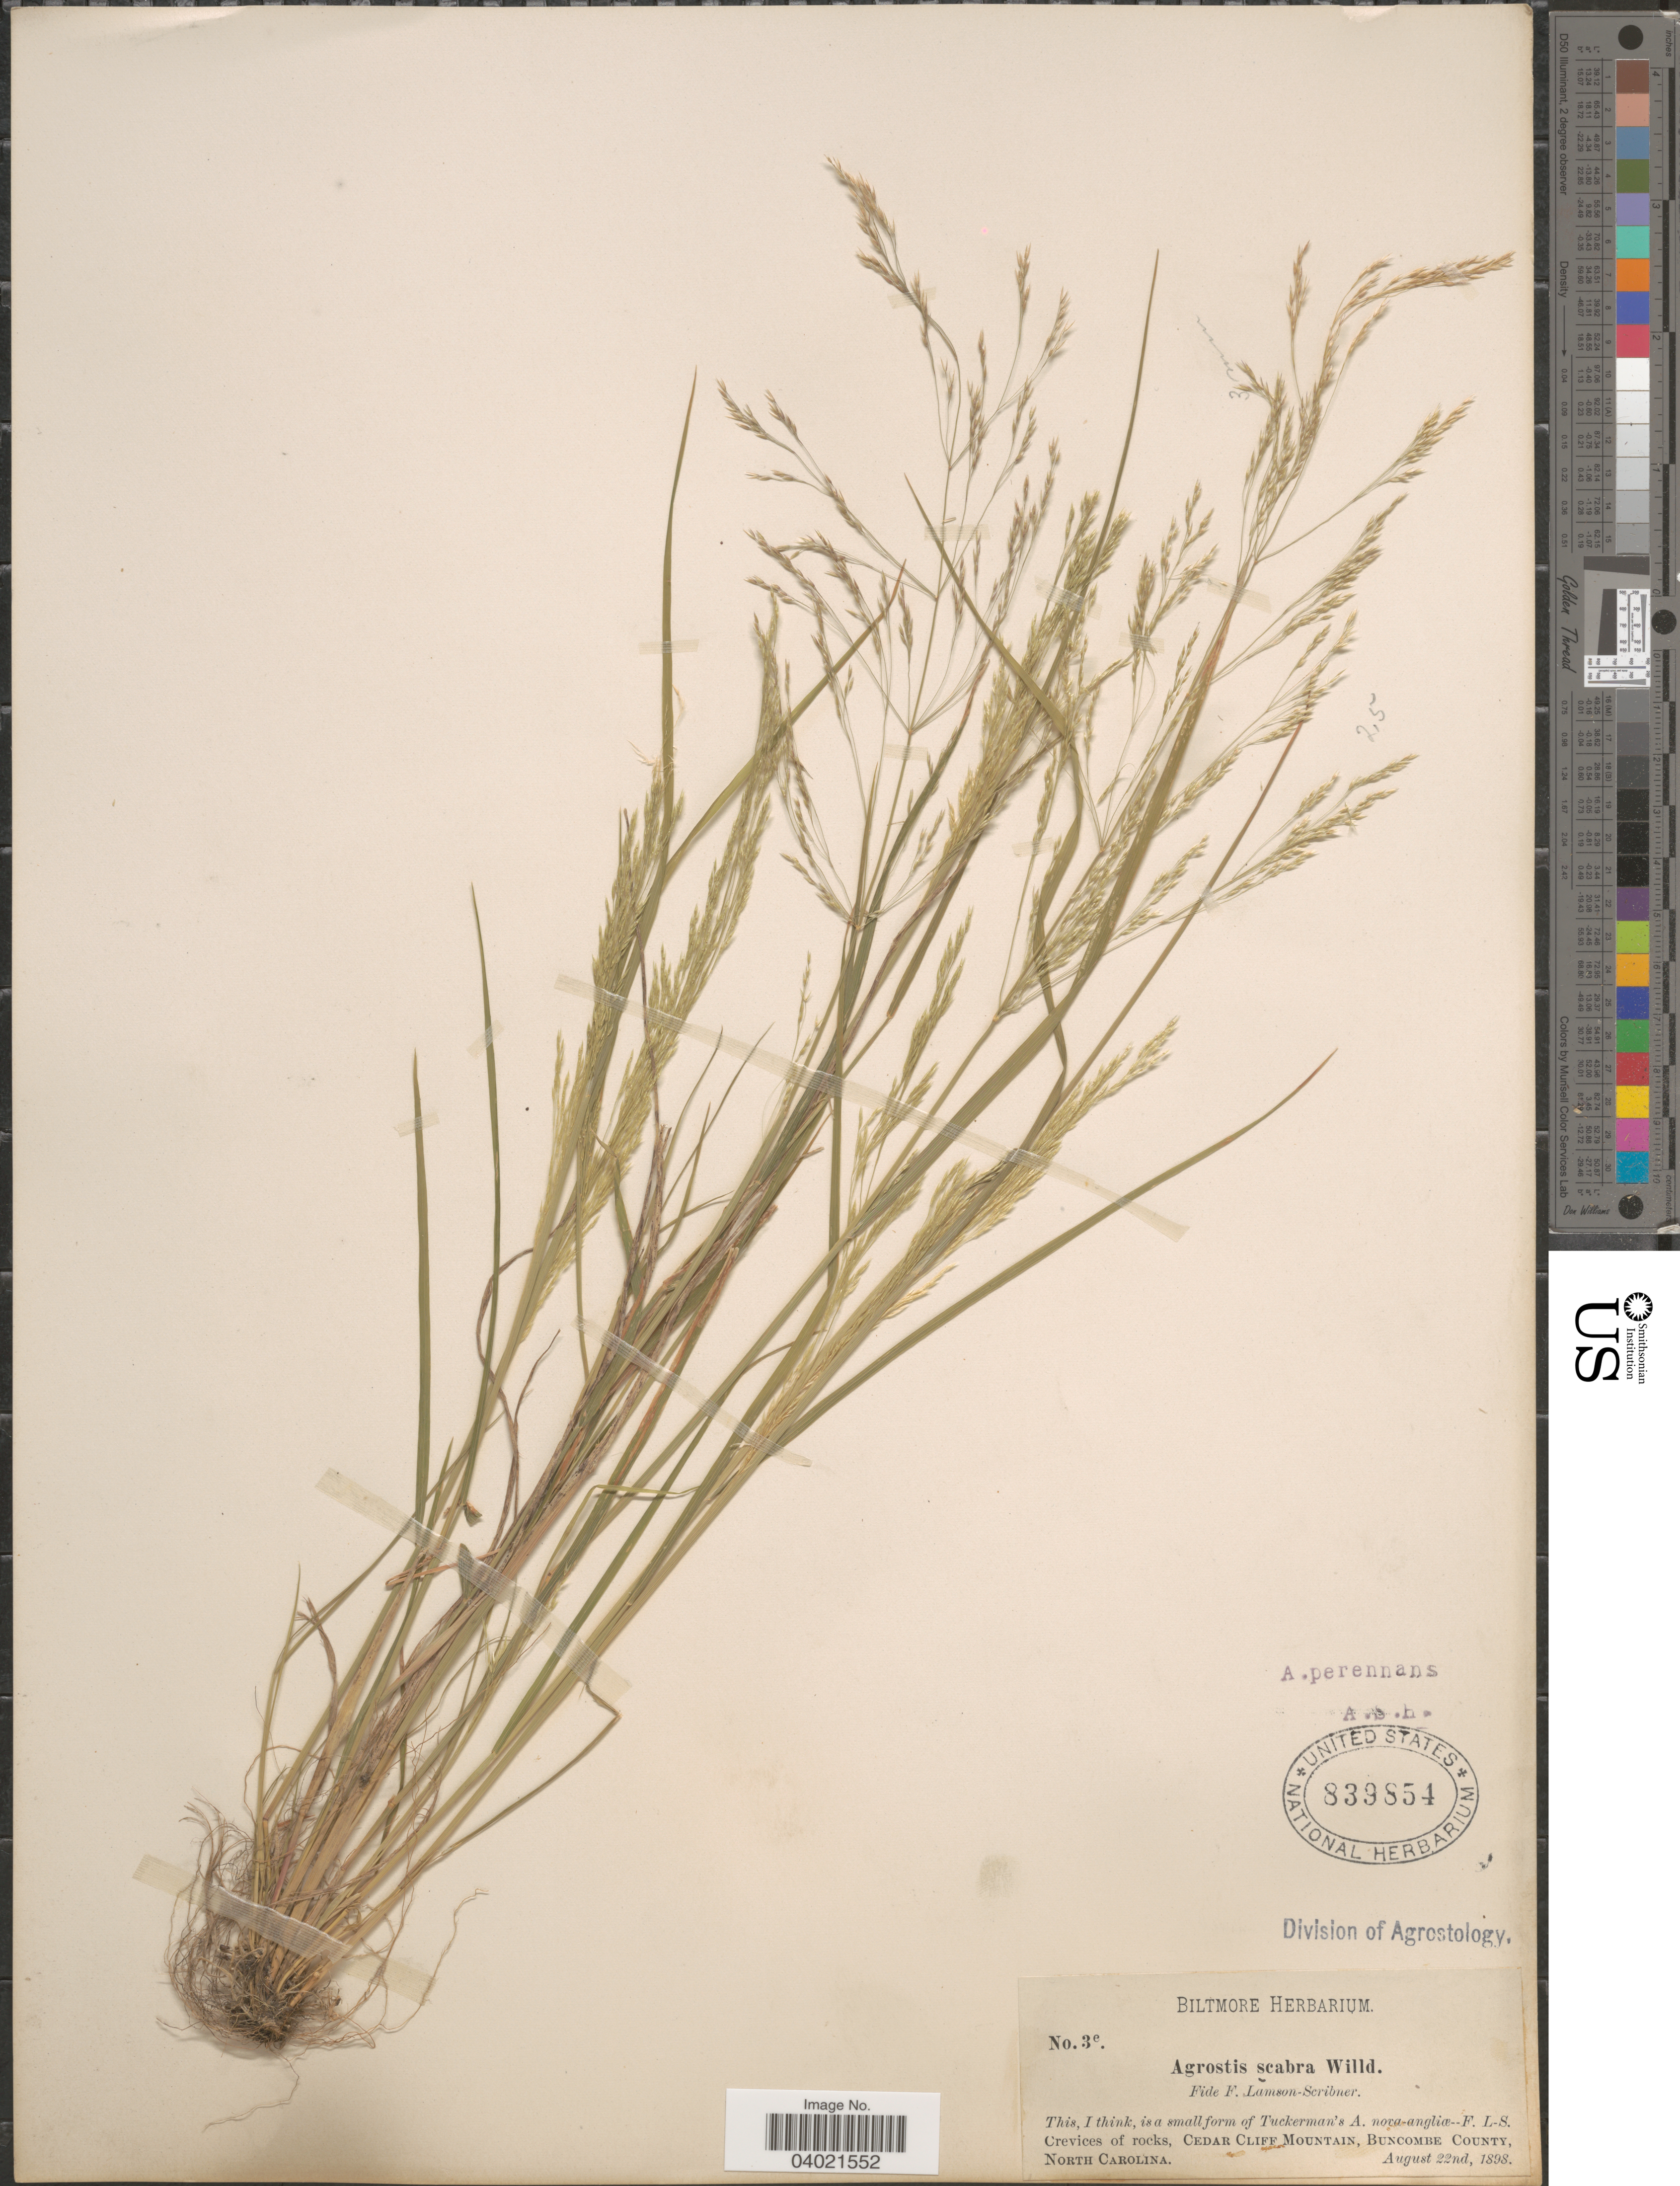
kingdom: Plantae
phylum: Tracheophyta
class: Liliopsida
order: Poales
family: Poaceae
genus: Agrostis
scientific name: Agrostis perennans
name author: (Walter) Tuck.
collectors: ex herb. Biltmore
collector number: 3e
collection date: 1898-08-22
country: United States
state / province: North Carolina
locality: Crevices of rocks, Cedar Cliff Mountains, Buncombe County.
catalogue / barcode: US 839854